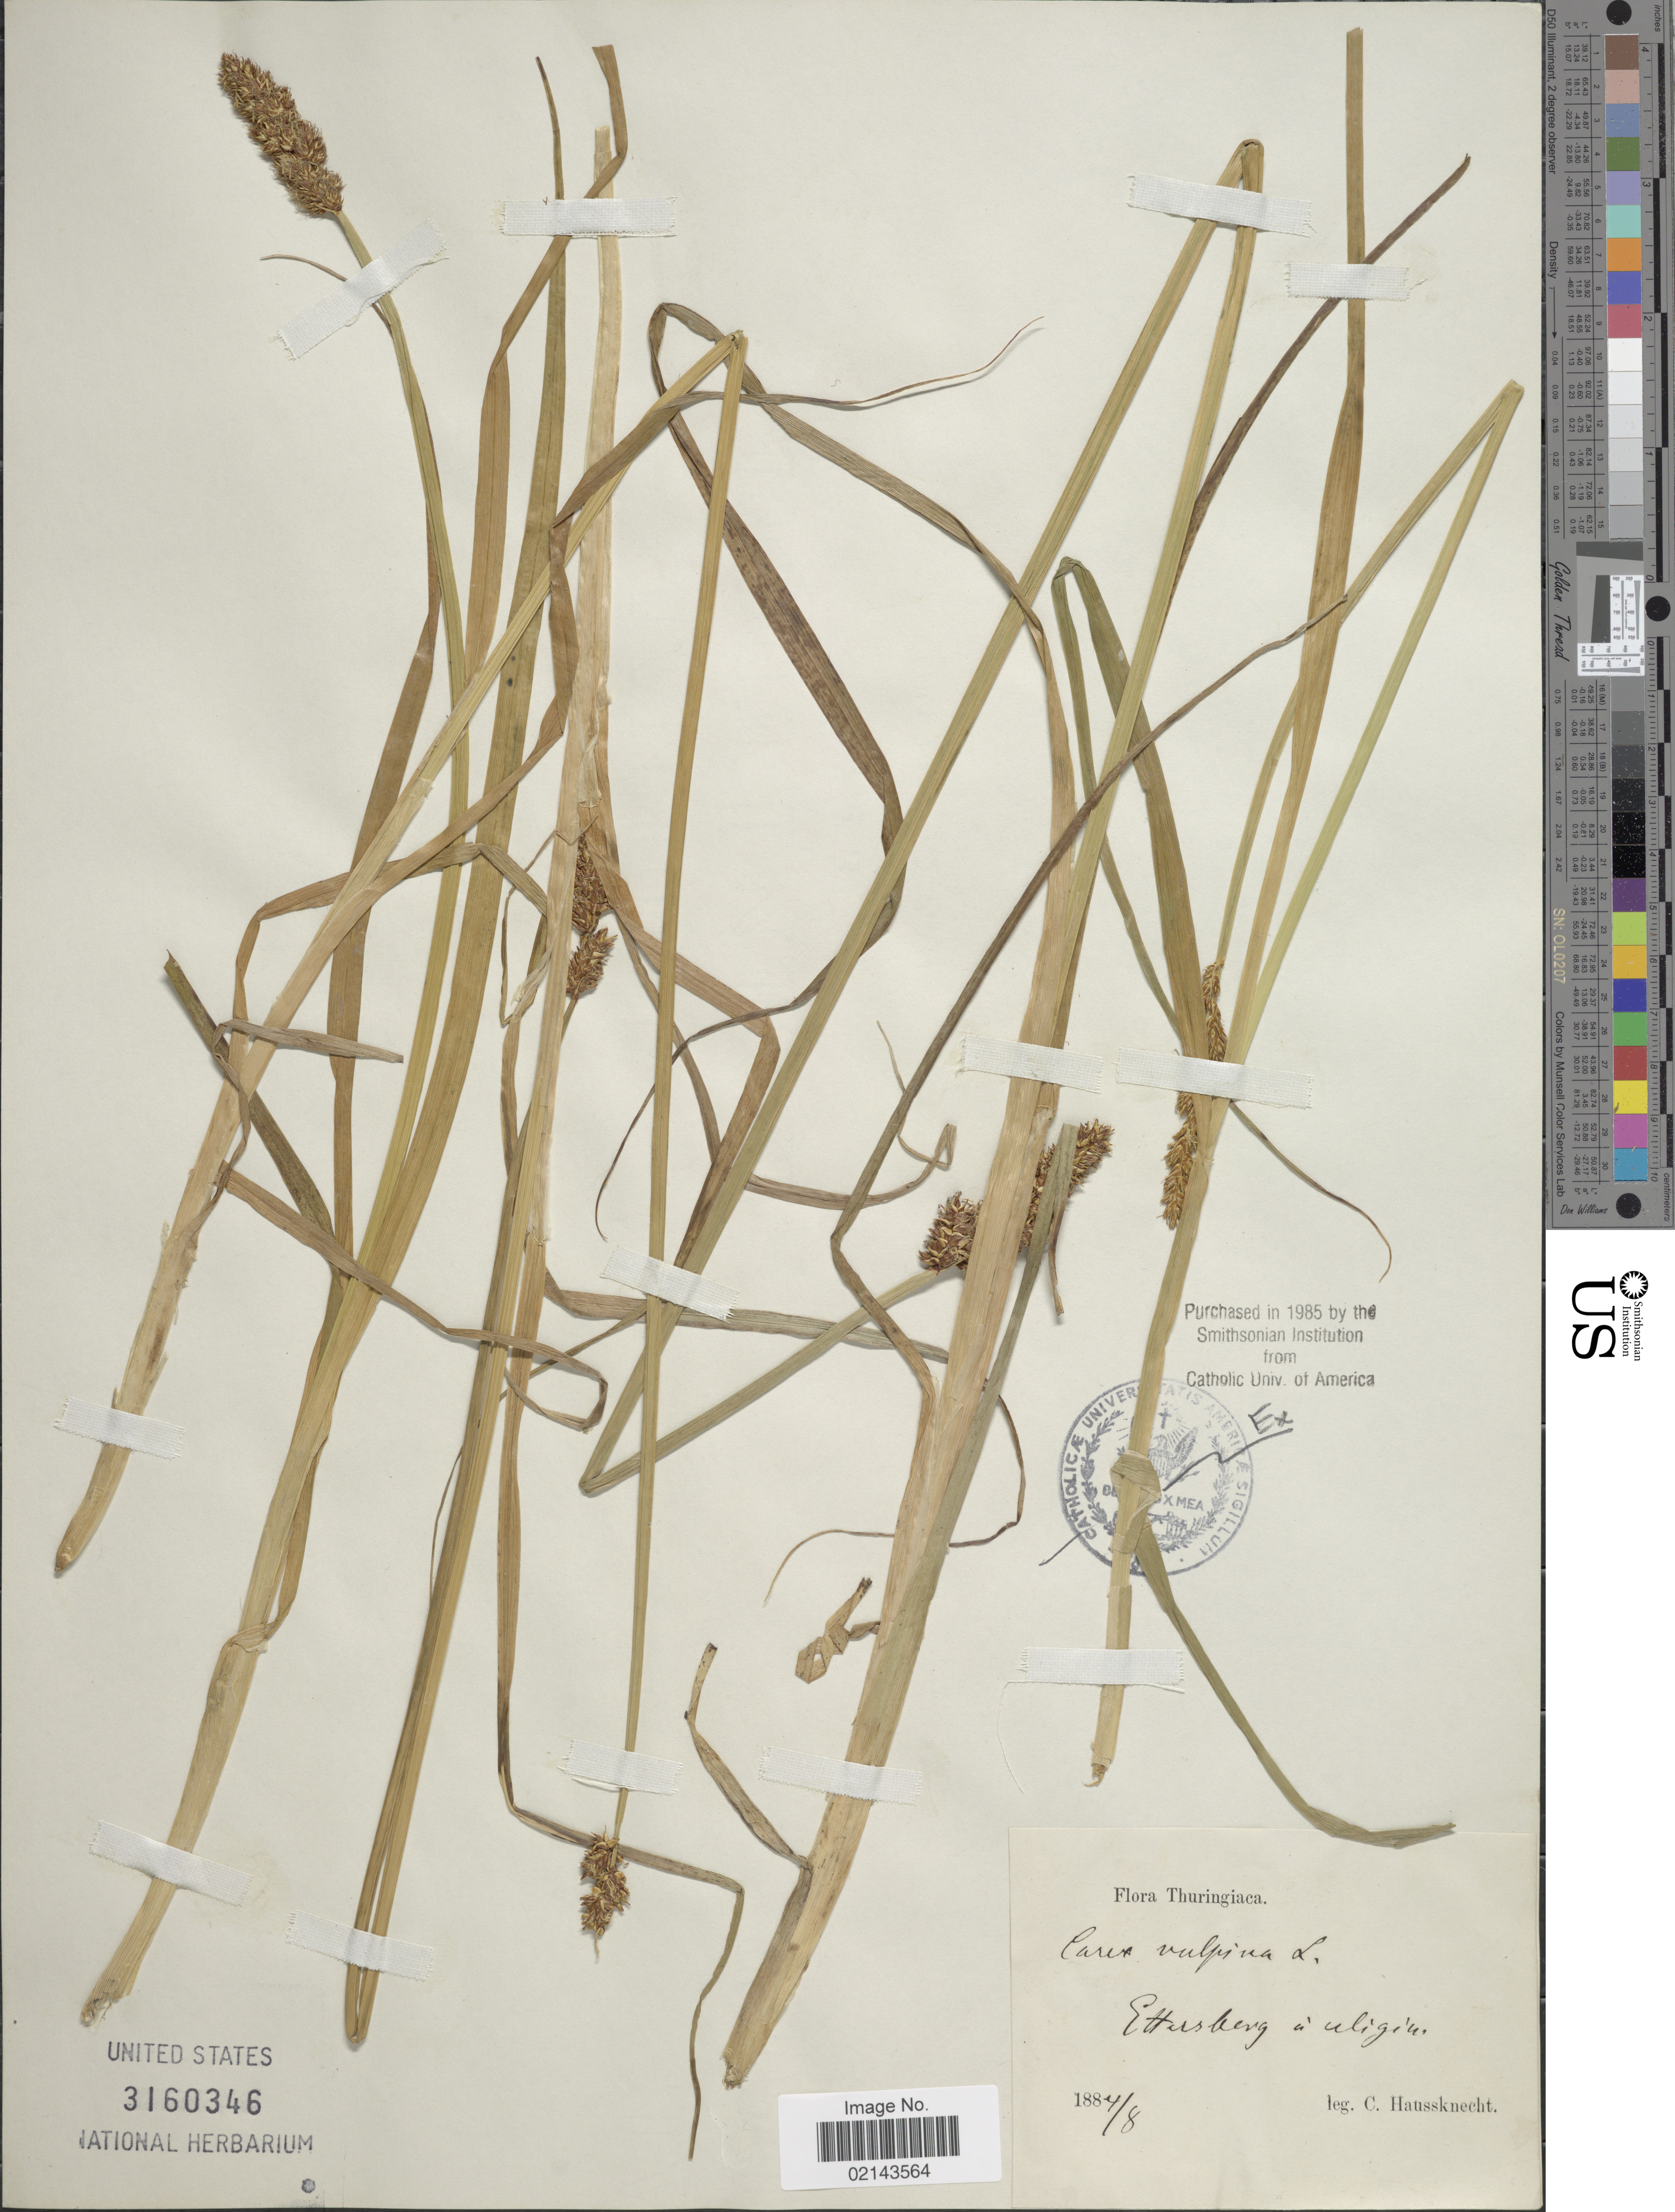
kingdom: Plantae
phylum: Tracheophyta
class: Liliopsida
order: Poales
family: Cyperaceae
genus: Carex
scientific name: Carex vulpina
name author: L.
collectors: C. Haussknecht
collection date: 1884-08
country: Germany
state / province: Thuringia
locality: Thuringica, Ettersberg in uligin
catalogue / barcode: US 3160346